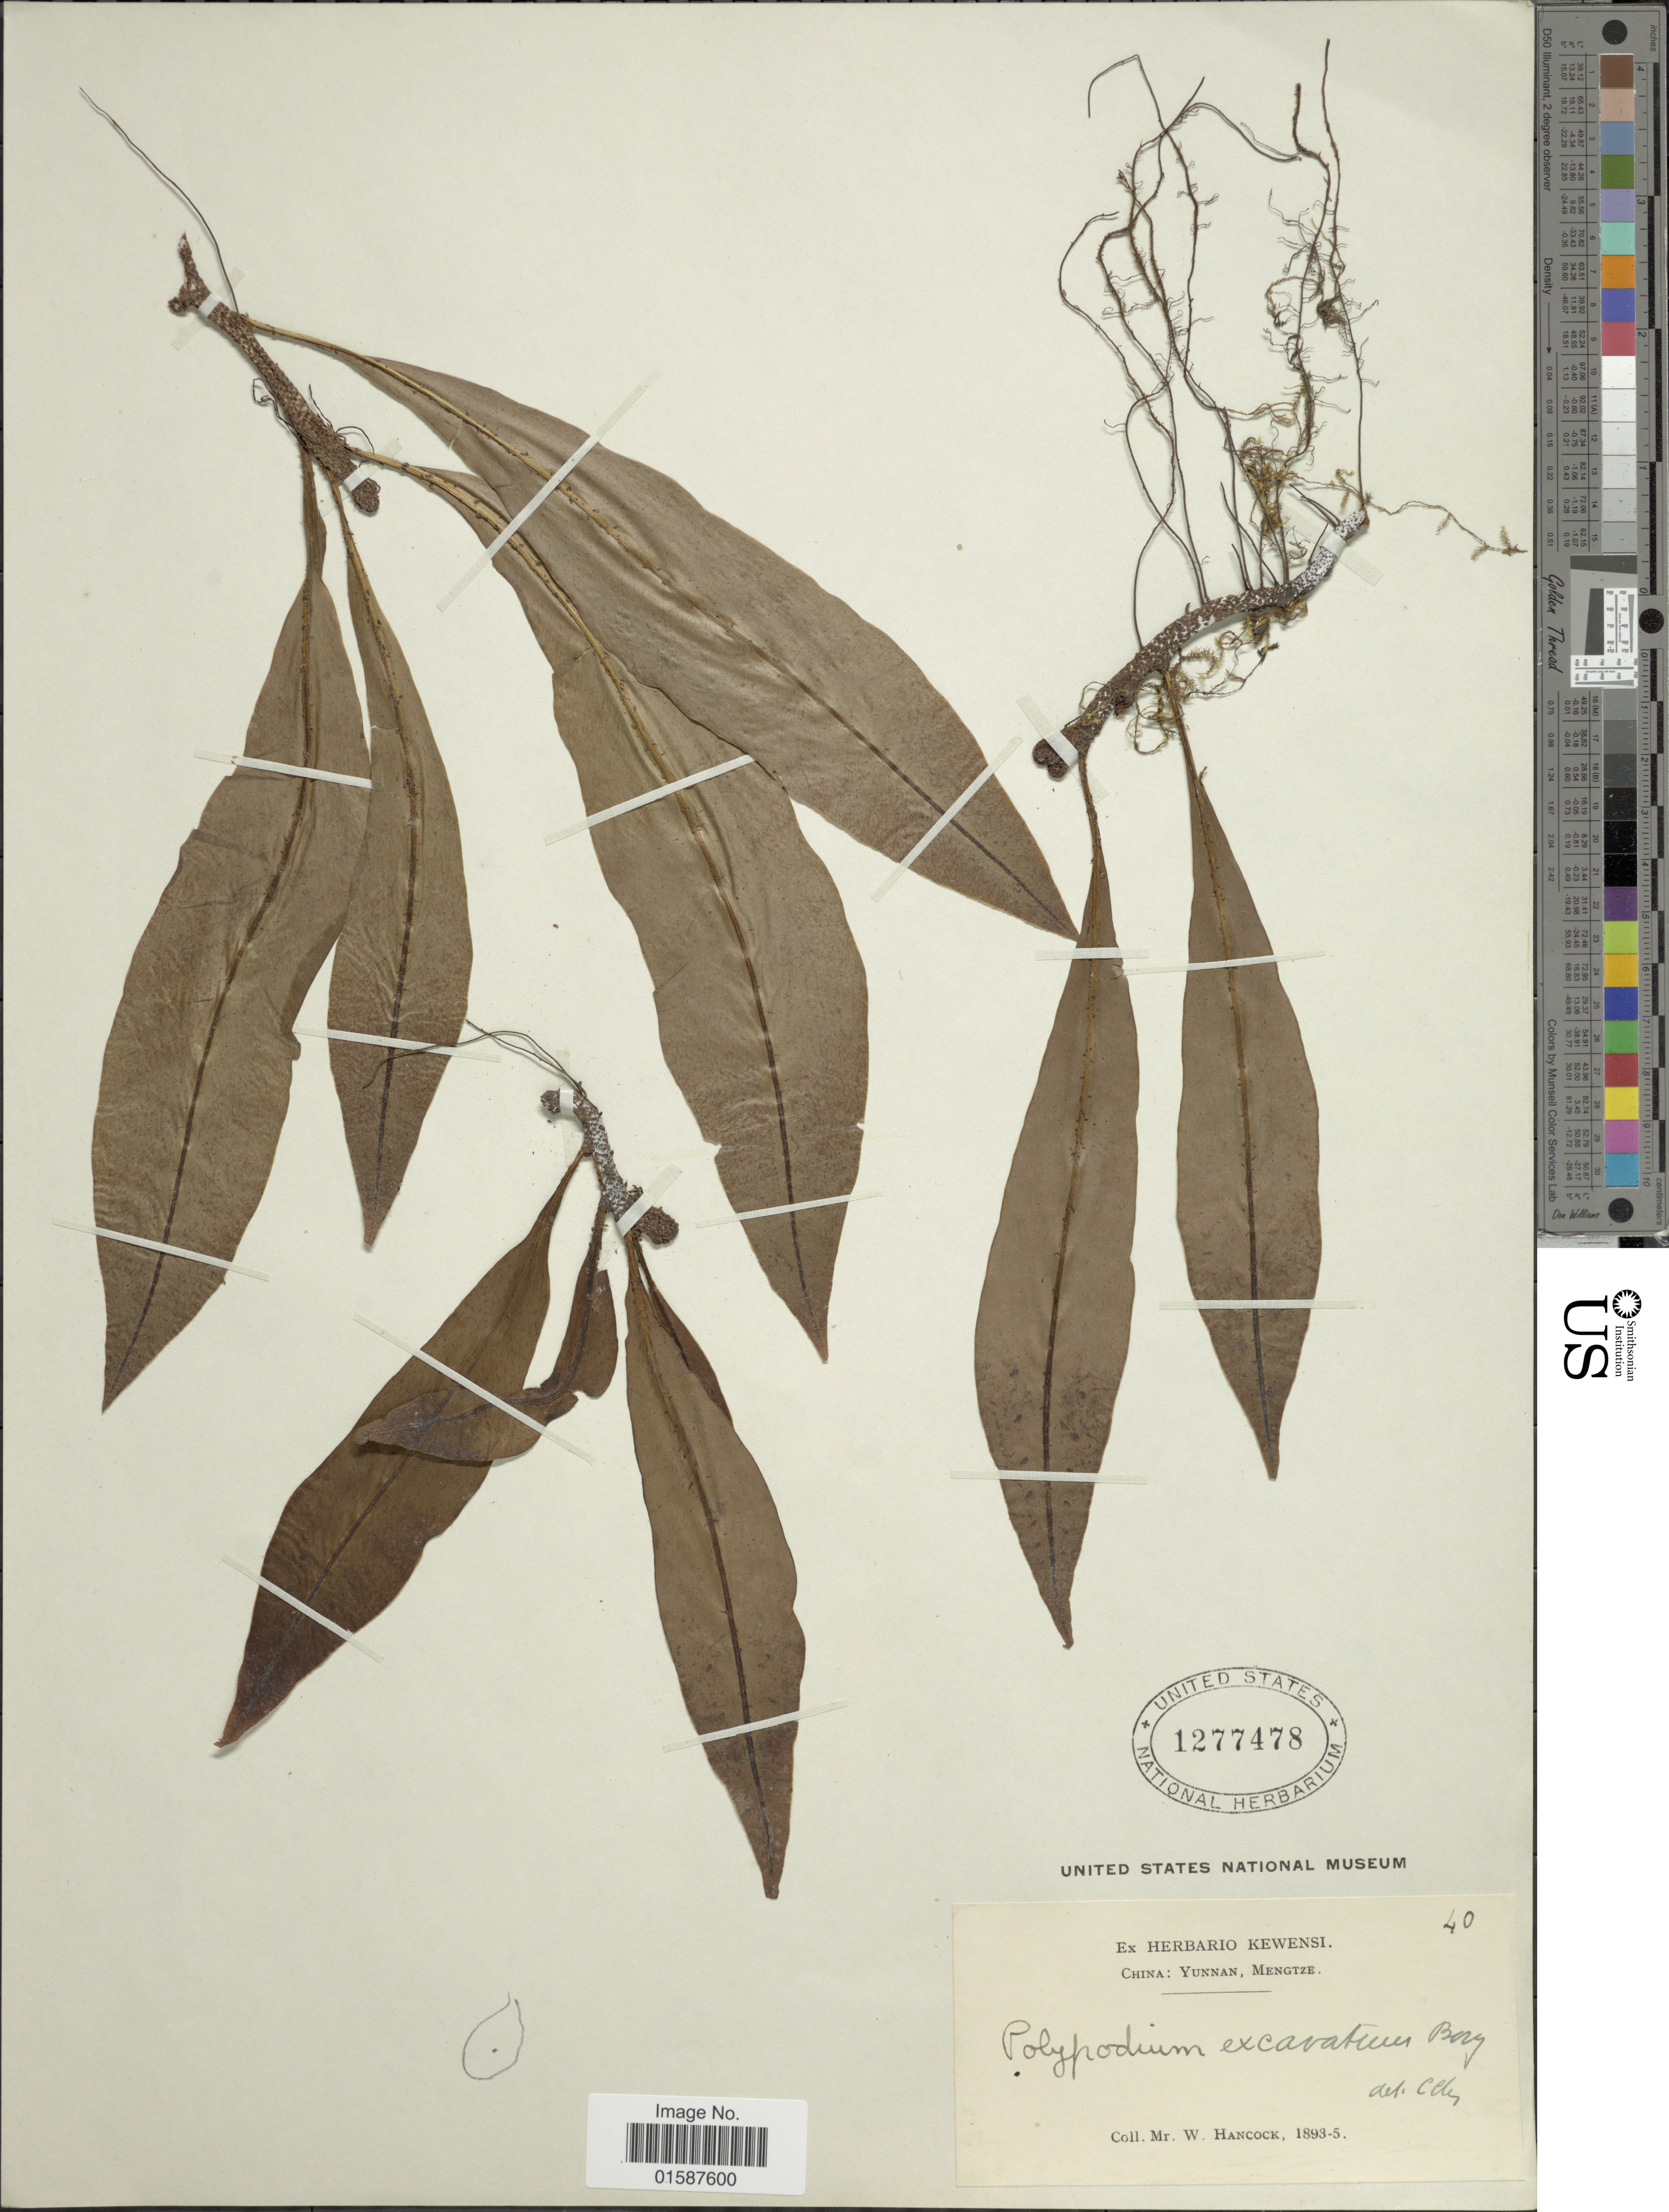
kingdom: Plantae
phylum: Tracheophyta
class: Polypodiopsida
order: Polypodiales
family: Polypodiaceae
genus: Lepisorus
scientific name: Lepisorus excavatus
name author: (Bory ex Willd.) Ching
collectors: W. Hancock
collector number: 40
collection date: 1893/1895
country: China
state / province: Yunnan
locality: China: Yunnan, Mengtze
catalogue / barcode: US 1277478